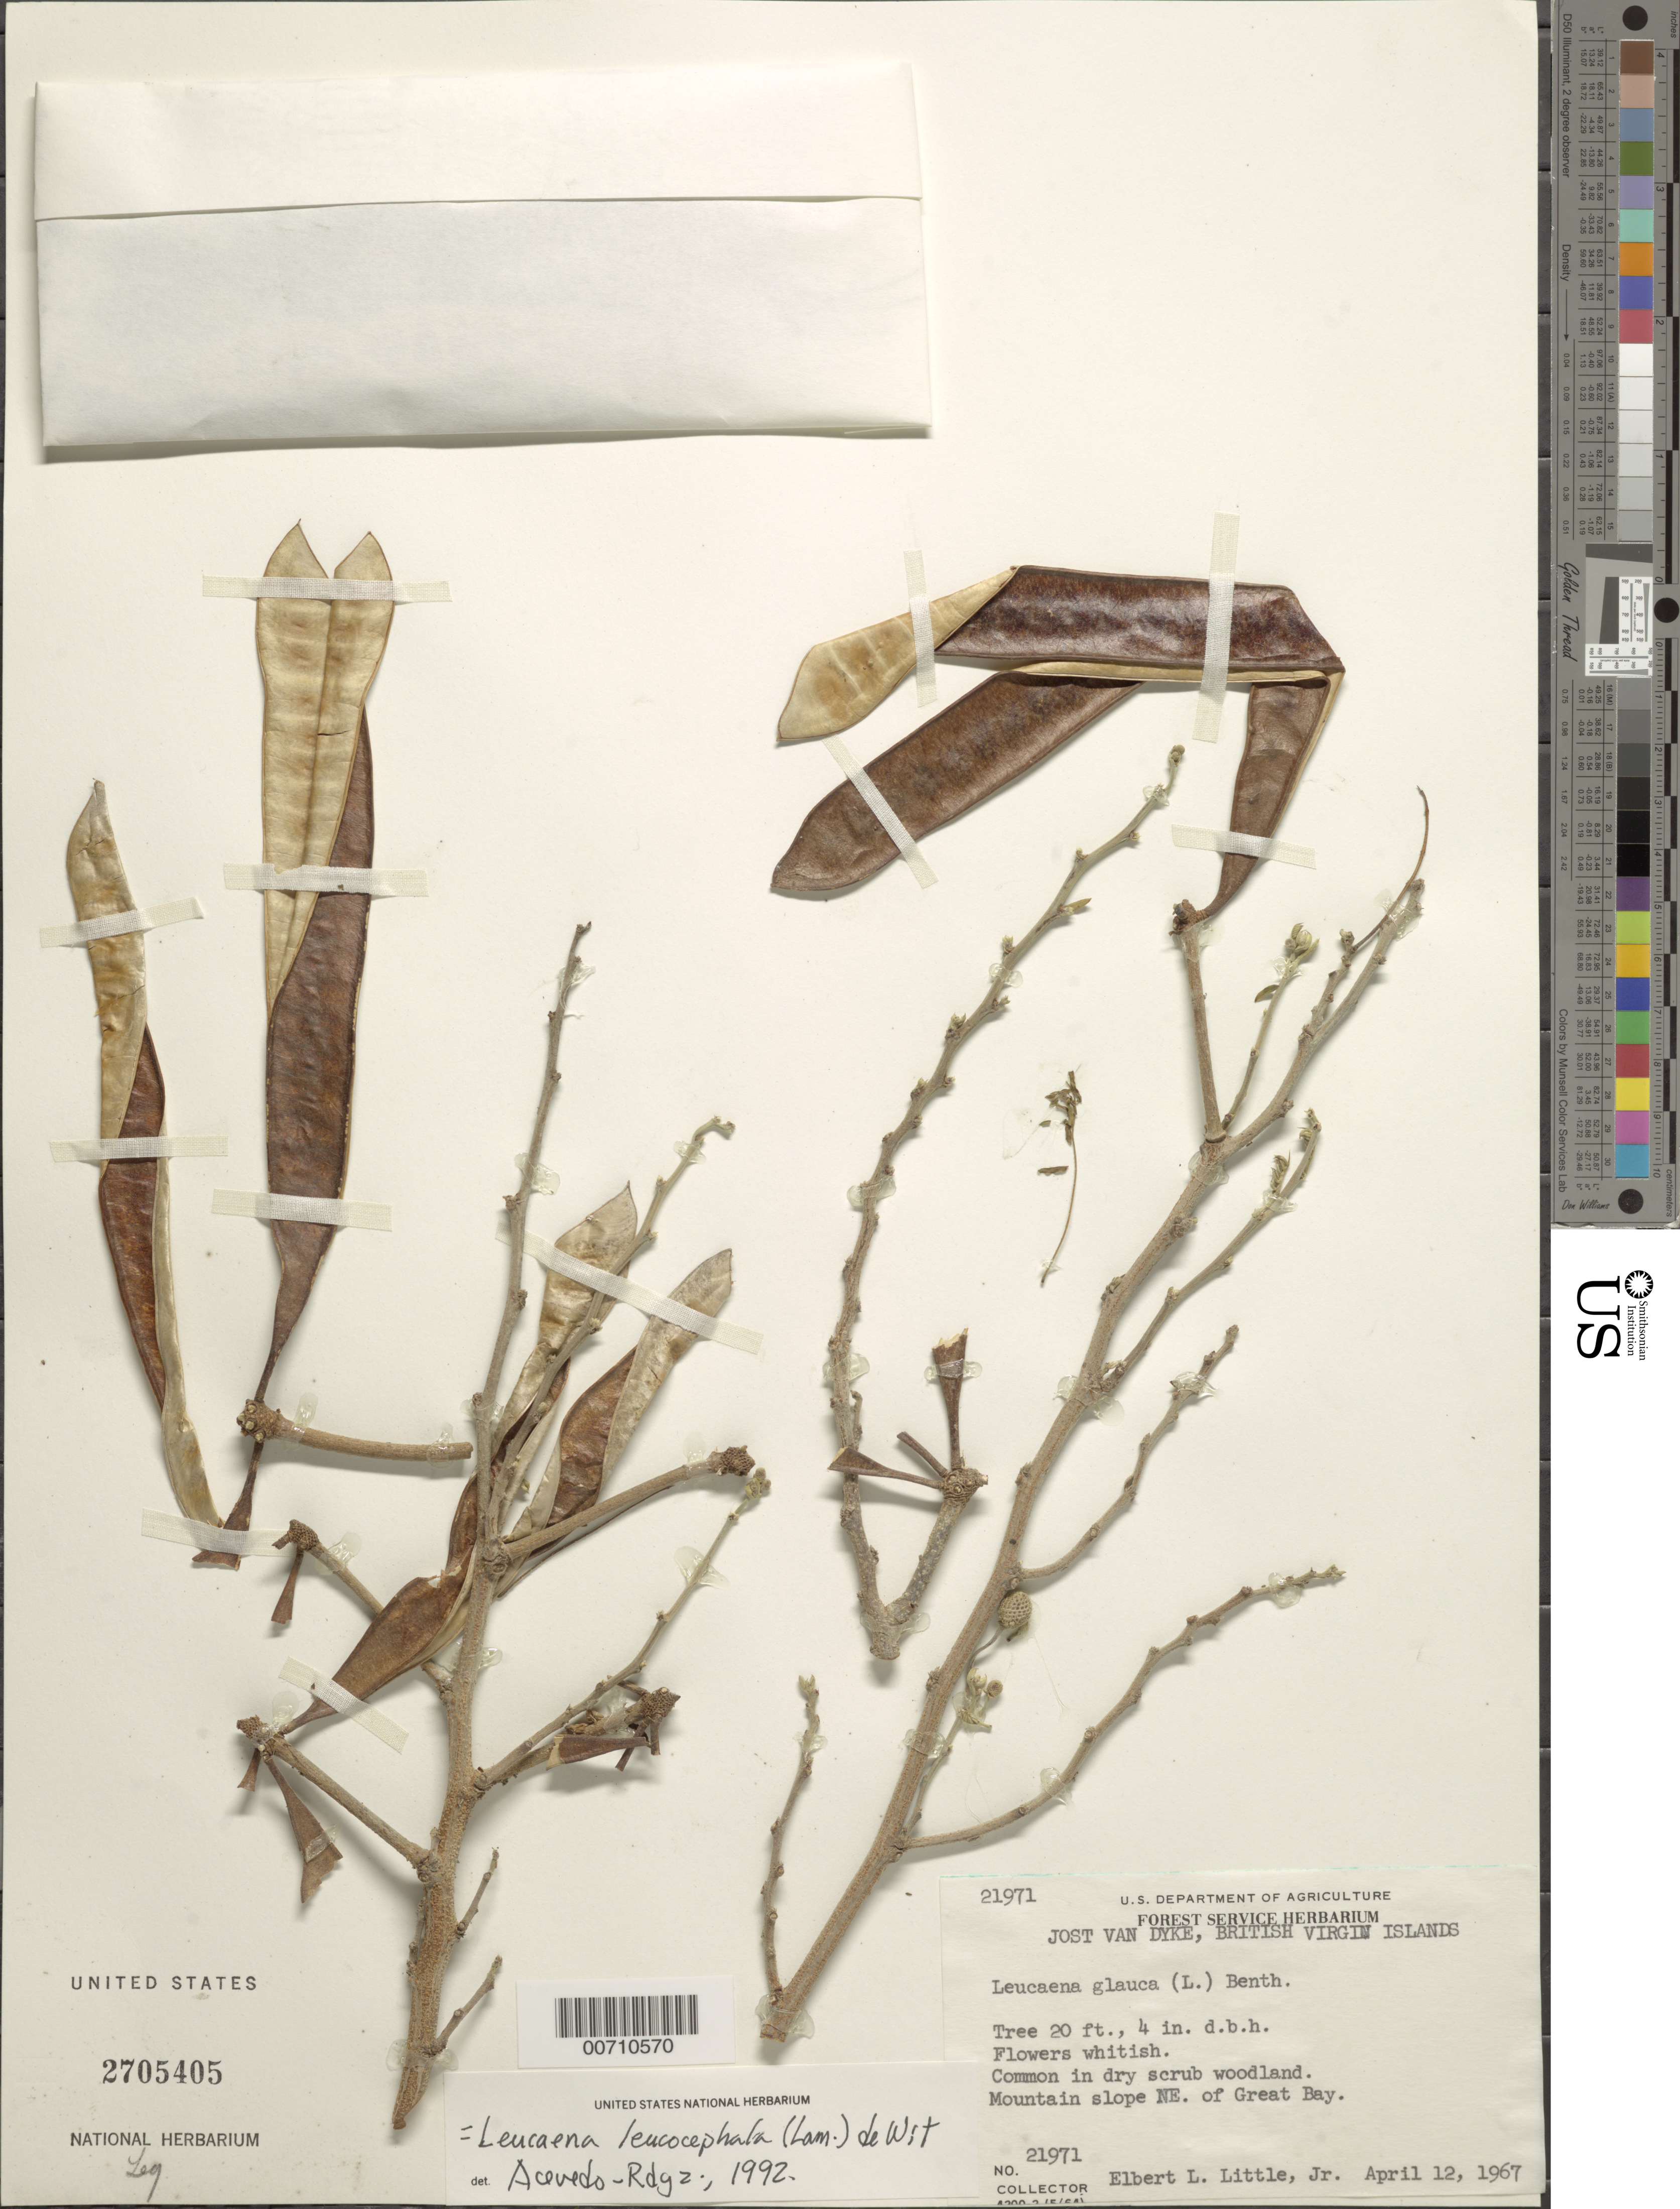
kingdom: Plantae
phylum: Tracheophyta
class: Magnoliopsida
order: Fabales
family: Fabaceae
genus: Leucaena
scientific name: Leucaena leucocephala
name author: (Lam.) de Wit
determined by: Acevedo-Rodríguez, P., (BOT), Smithsonian Institution - National Museum of Natural History (UNITED STATES)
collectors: E. L. Little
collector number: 21971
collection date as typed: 12 Apr 1967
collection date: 1967-04-12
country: British Virgin Islands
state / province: Jost Van Dyke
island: Jost Van Dyke Island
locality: Great Bay, Mt. slope NE of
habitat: In dry scrub woodland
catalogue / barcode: US 2705405